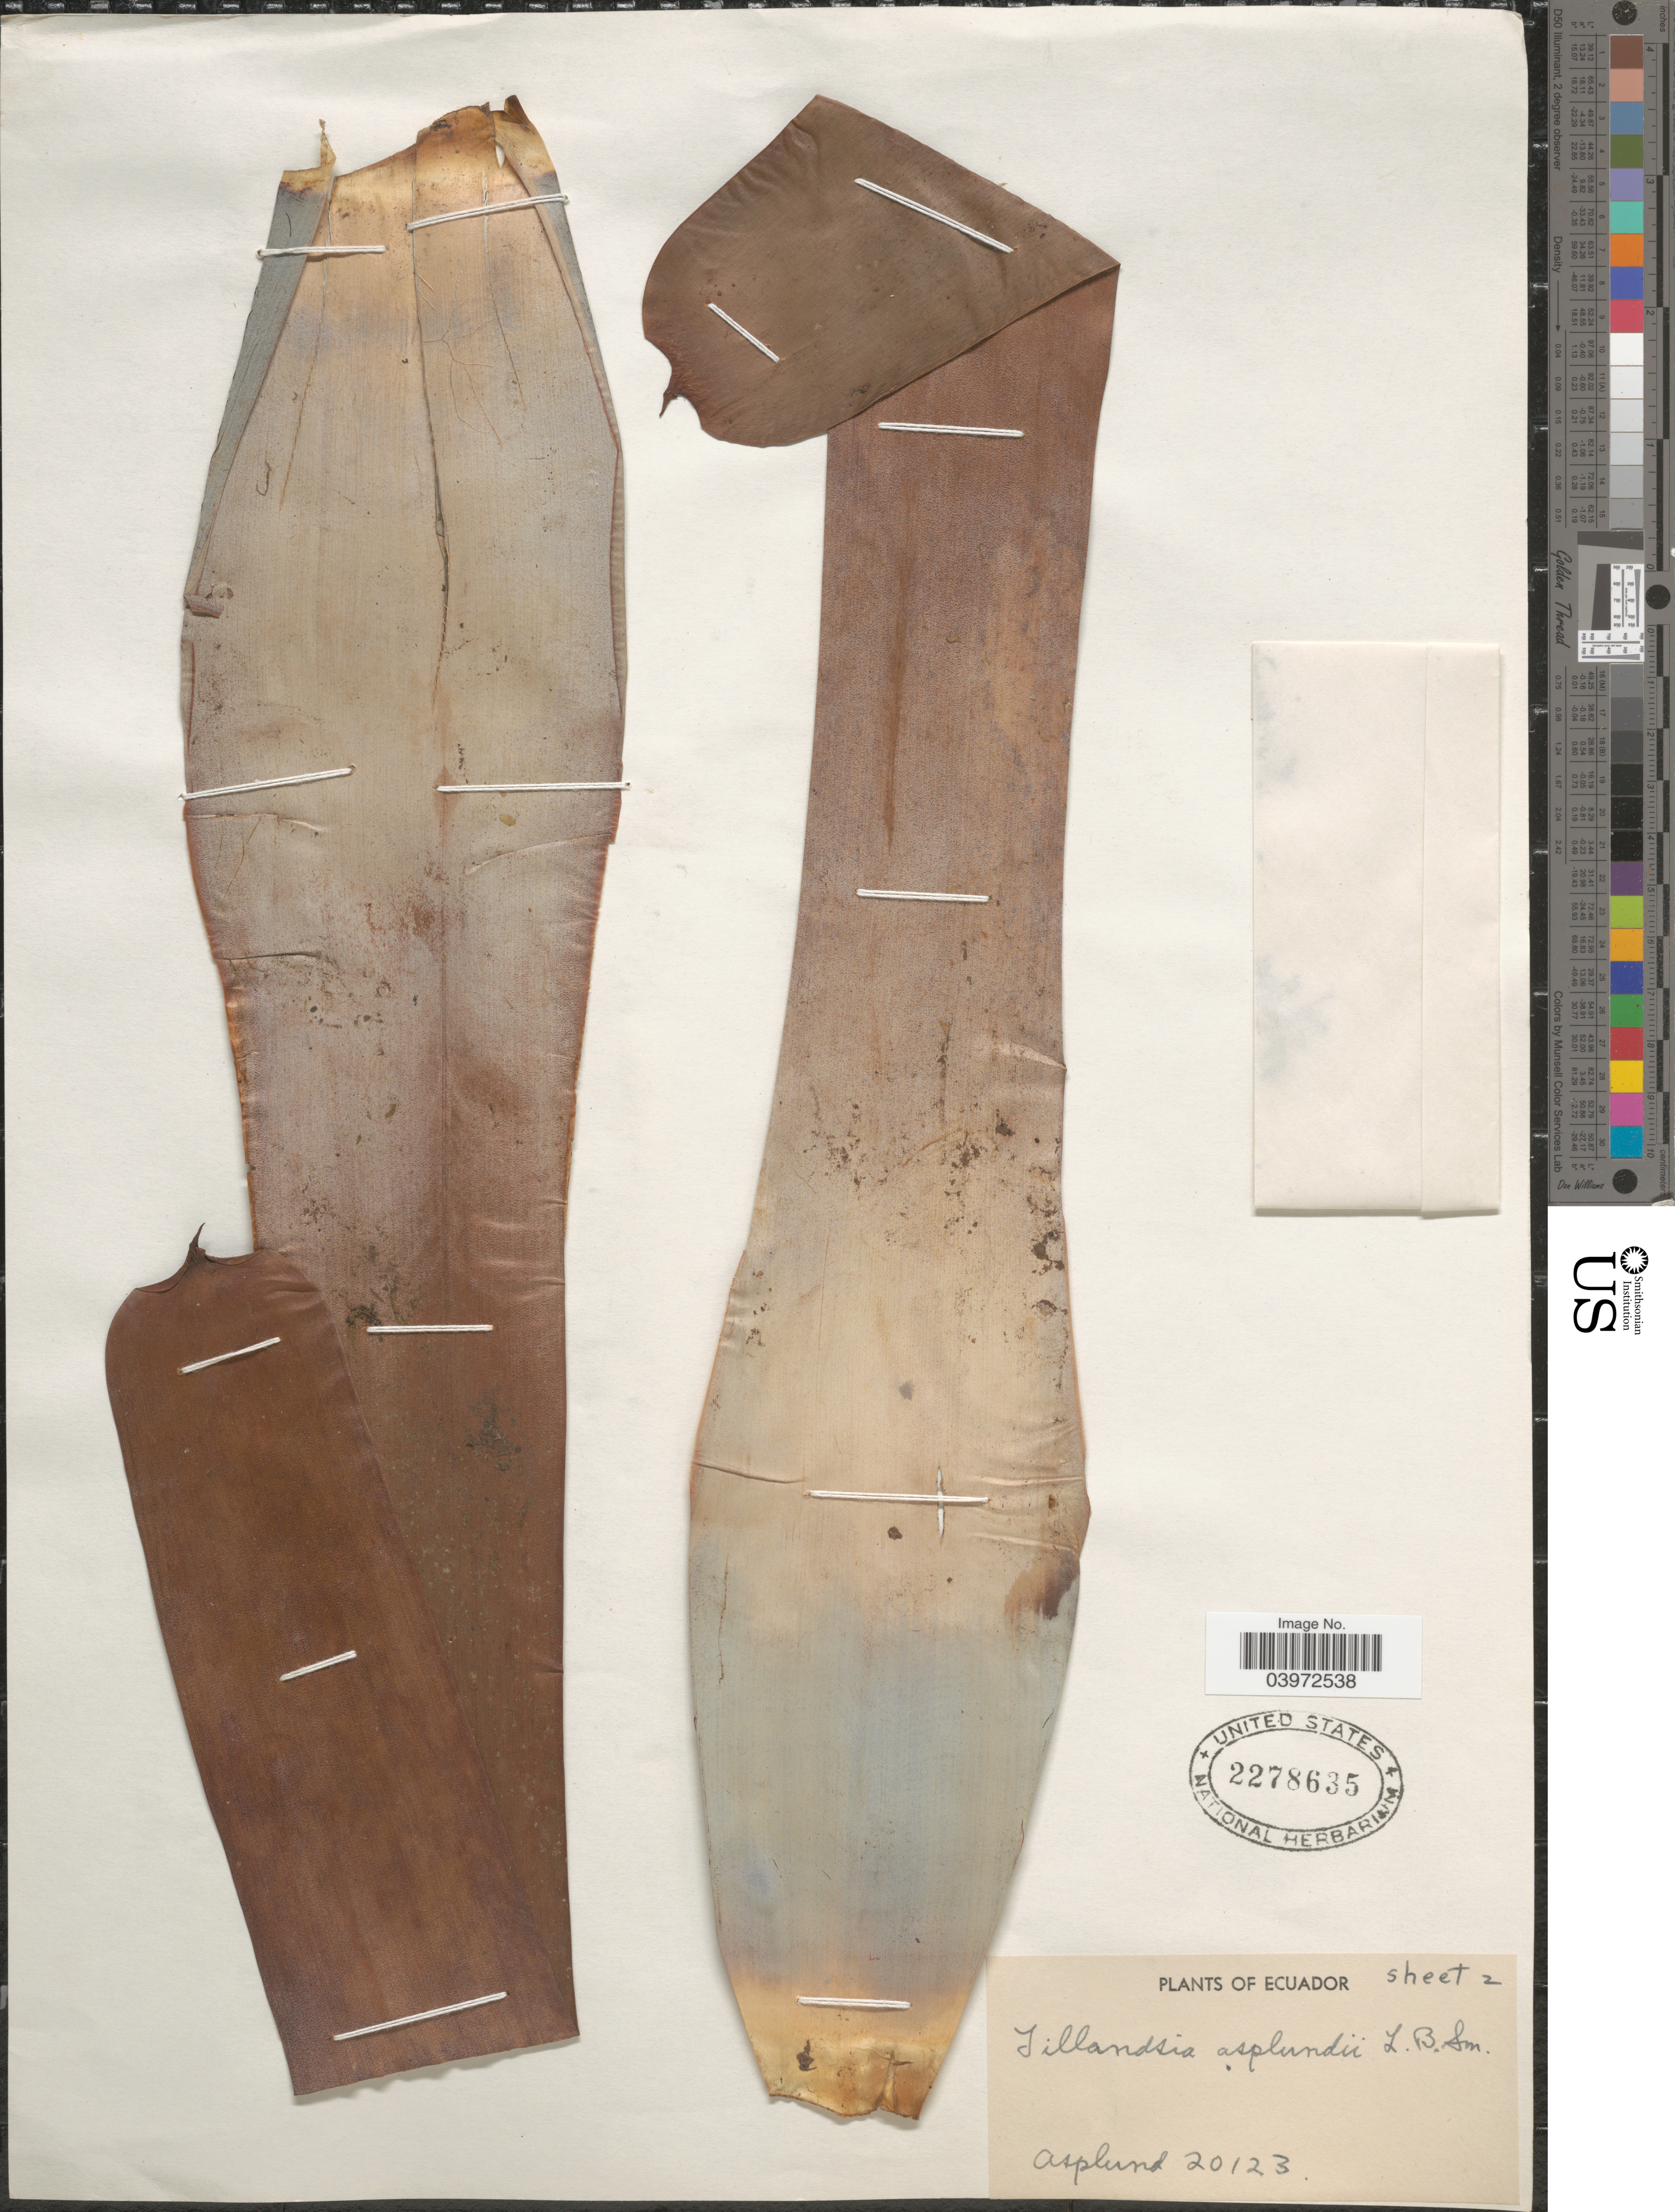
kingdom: Plantae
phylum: Tracheophyta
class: Liliopsida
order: Poales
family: Bromeliaceae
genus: Tillandsia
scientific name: Tillandsia asplundii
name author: L.B. Sm.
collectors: E. Asplund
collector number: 20123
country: Ecuador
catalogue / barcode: US 2278635